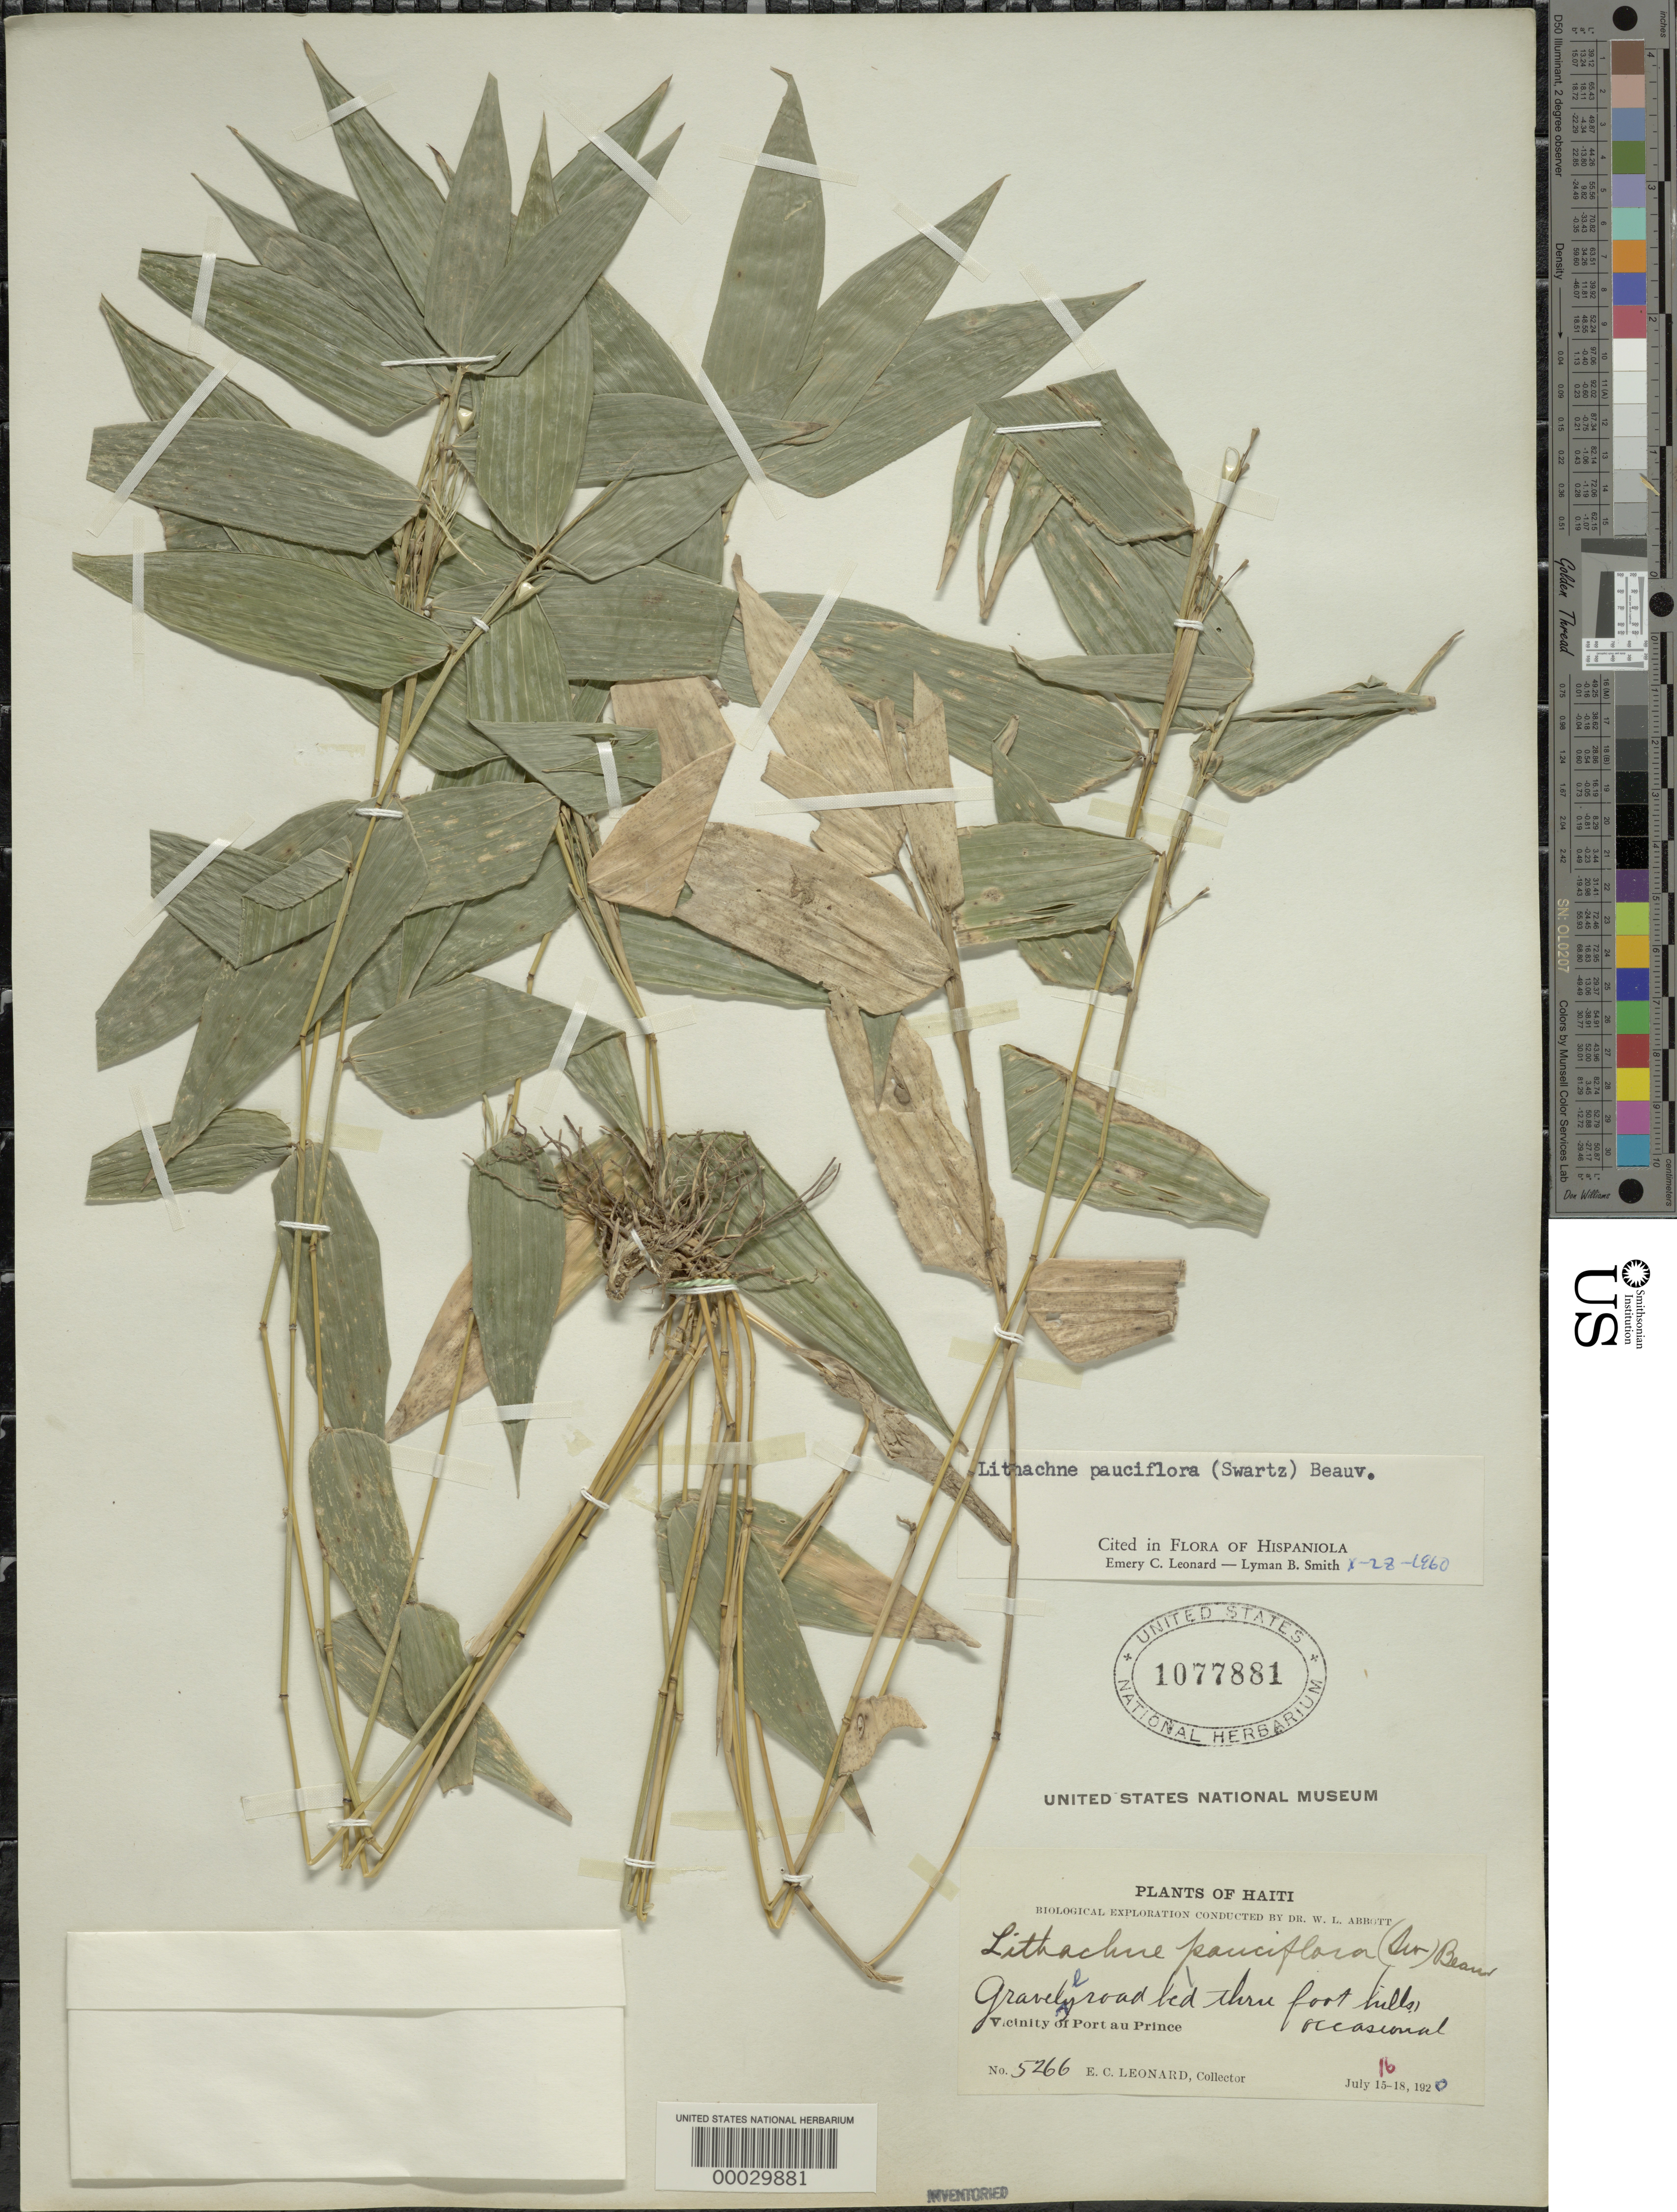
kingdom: Plantae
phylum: Tracheophyta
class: Liliopsida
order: Poales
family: Poaceae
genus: Lithachne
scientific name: Lithachne pauciflora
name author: (Sw.) P. Beauv.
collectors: E. C. Leonard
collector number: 5266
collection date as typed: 16 Jul 1920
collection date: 1920-07-16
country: Haiti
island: Hispaniola Island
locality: Port au prince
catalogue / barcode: US 1077881